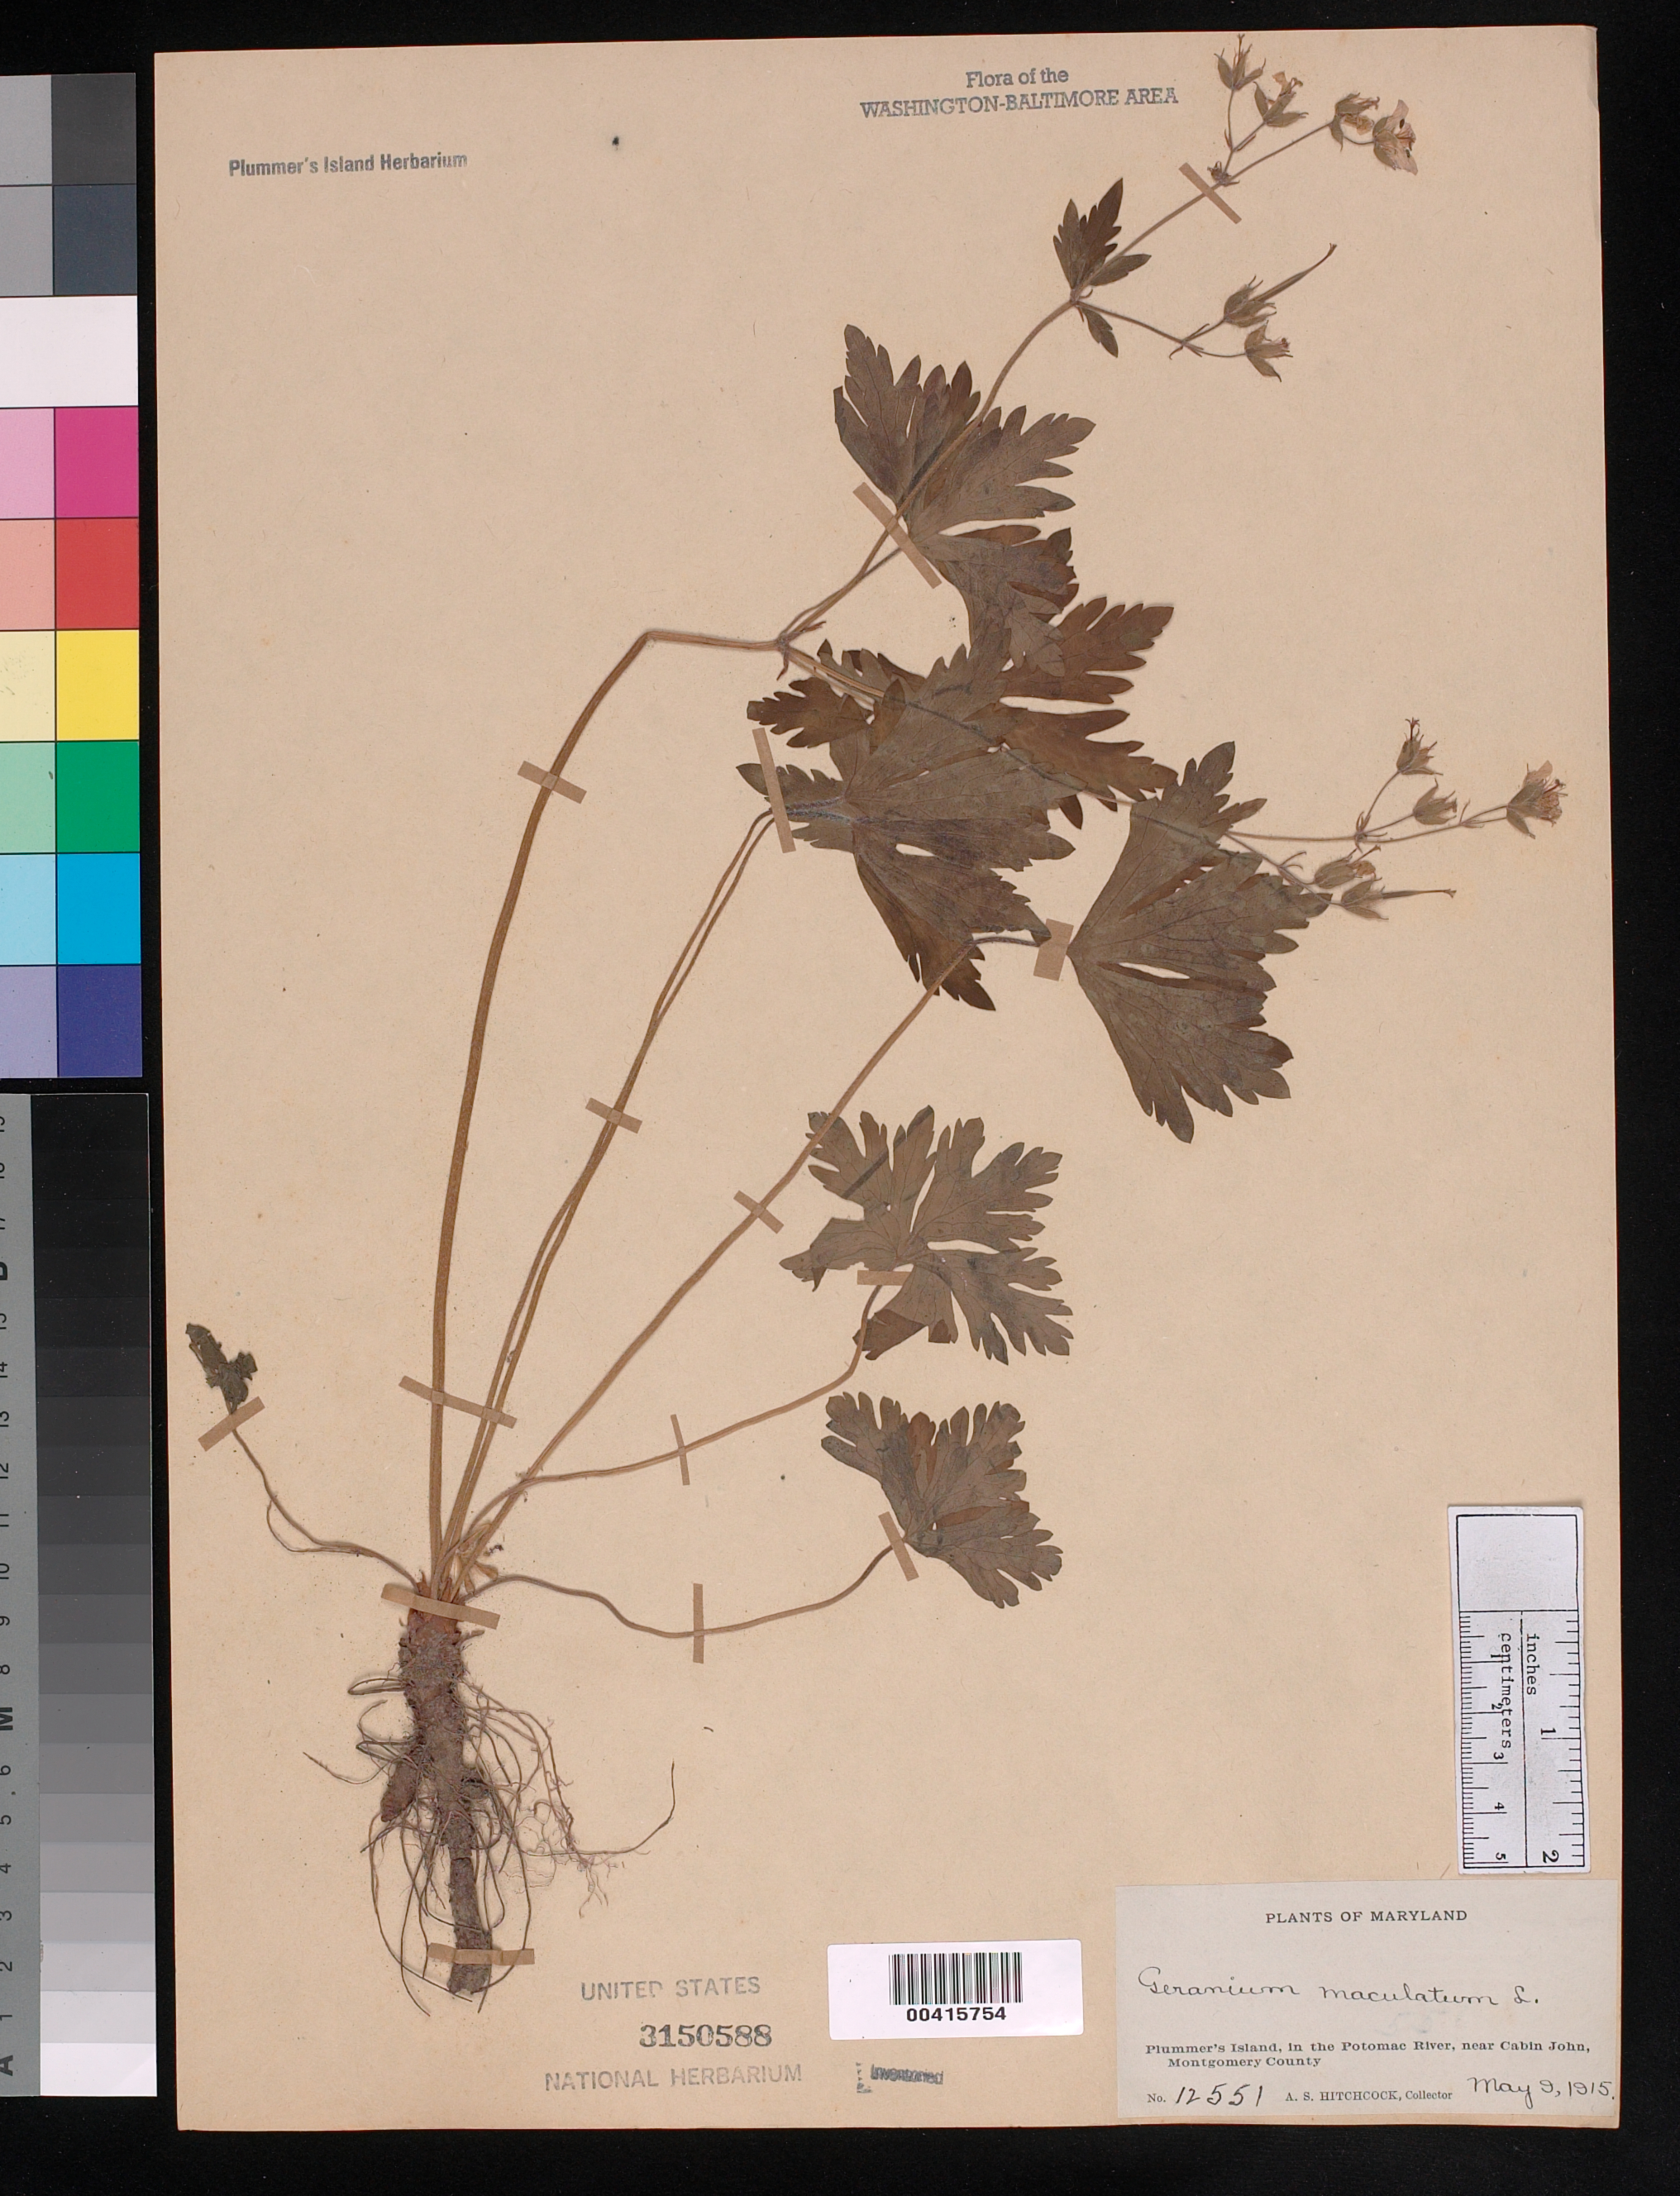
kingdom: Plantae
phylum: Tracheophyta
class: Magnoliopsida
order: Geraniales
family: Geraniaceae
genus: Geranium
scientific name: Geranium maculatum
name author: L.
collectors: A. S. Hitchcock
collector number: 12551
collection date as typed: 09 May 1915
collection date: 1915-05-09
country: United States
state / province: Maryland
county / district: Montgomery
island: Plummers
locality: Plummer's Island C. & O. Canal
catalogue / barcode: US 3150588